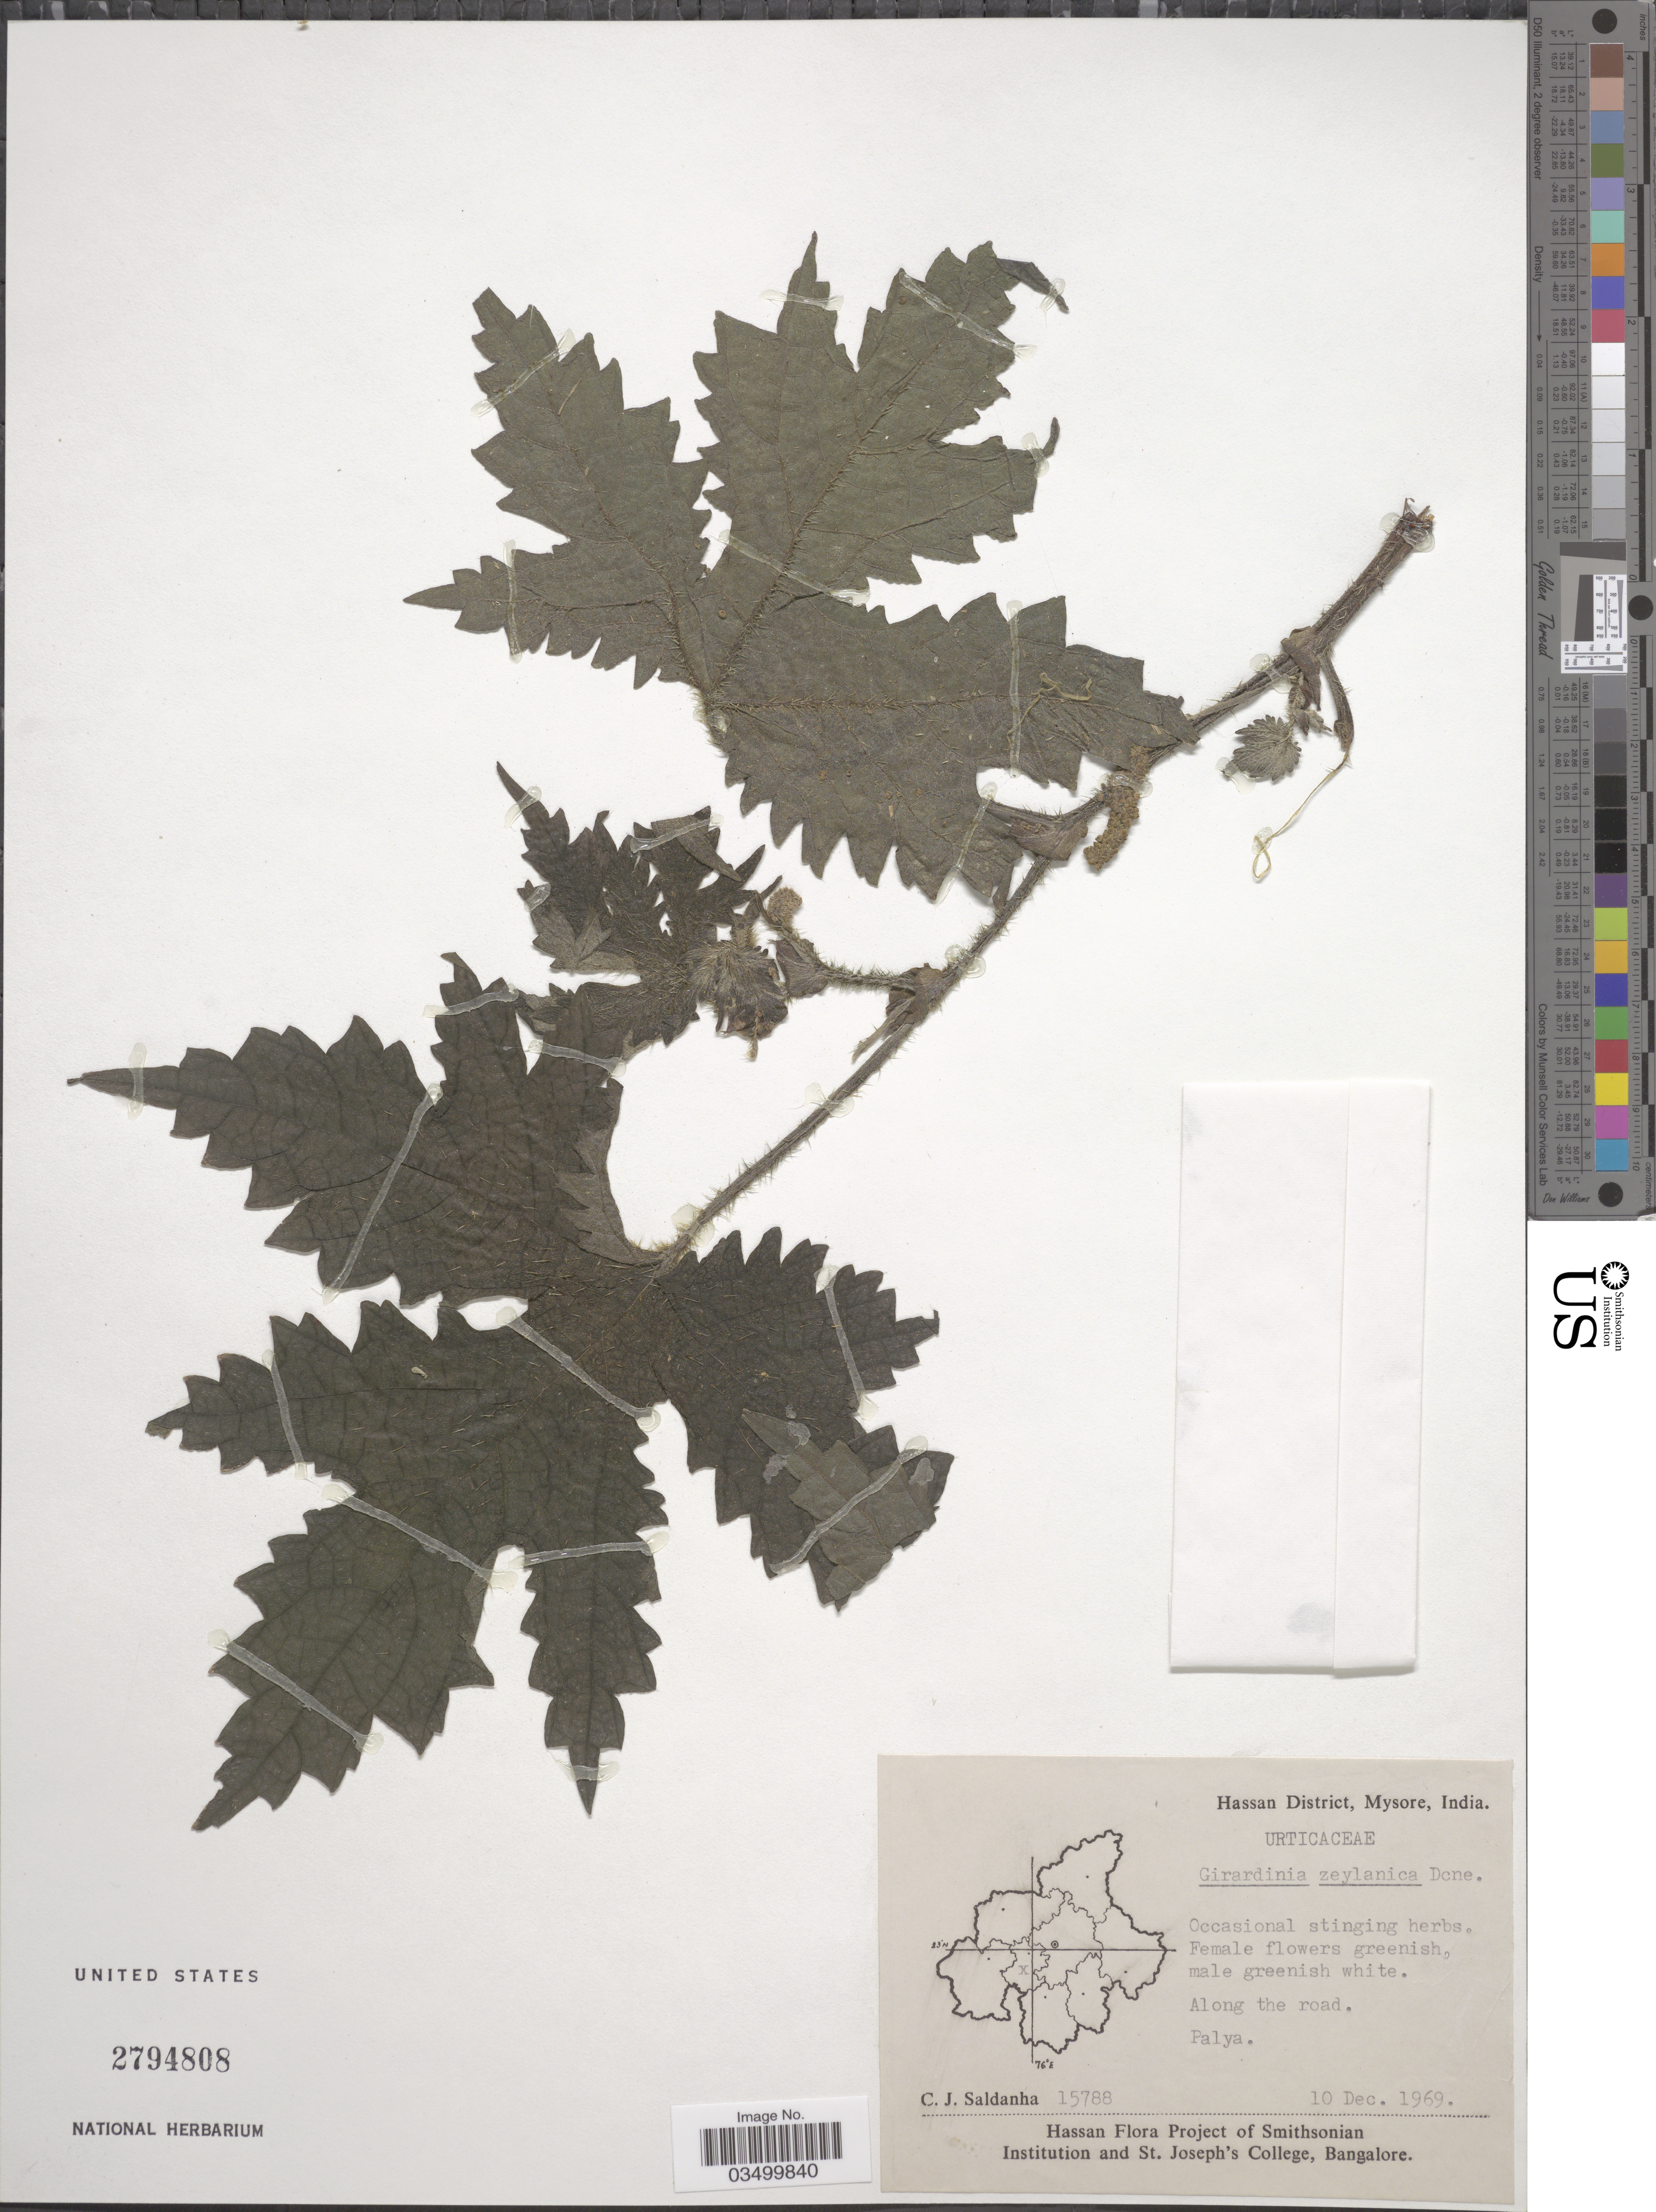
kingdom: Plantae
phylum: Tracheophyta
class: Magnoliopsida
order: Rosales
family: Urticaceae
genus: Girardinia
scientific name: Girardinia diversifolia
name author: (Link) Friis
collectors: C. J. Saldanha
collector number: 15788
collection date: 1969-12-10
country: India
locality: Hassan District, Mysore. Along the road.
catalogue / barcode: US 2794808